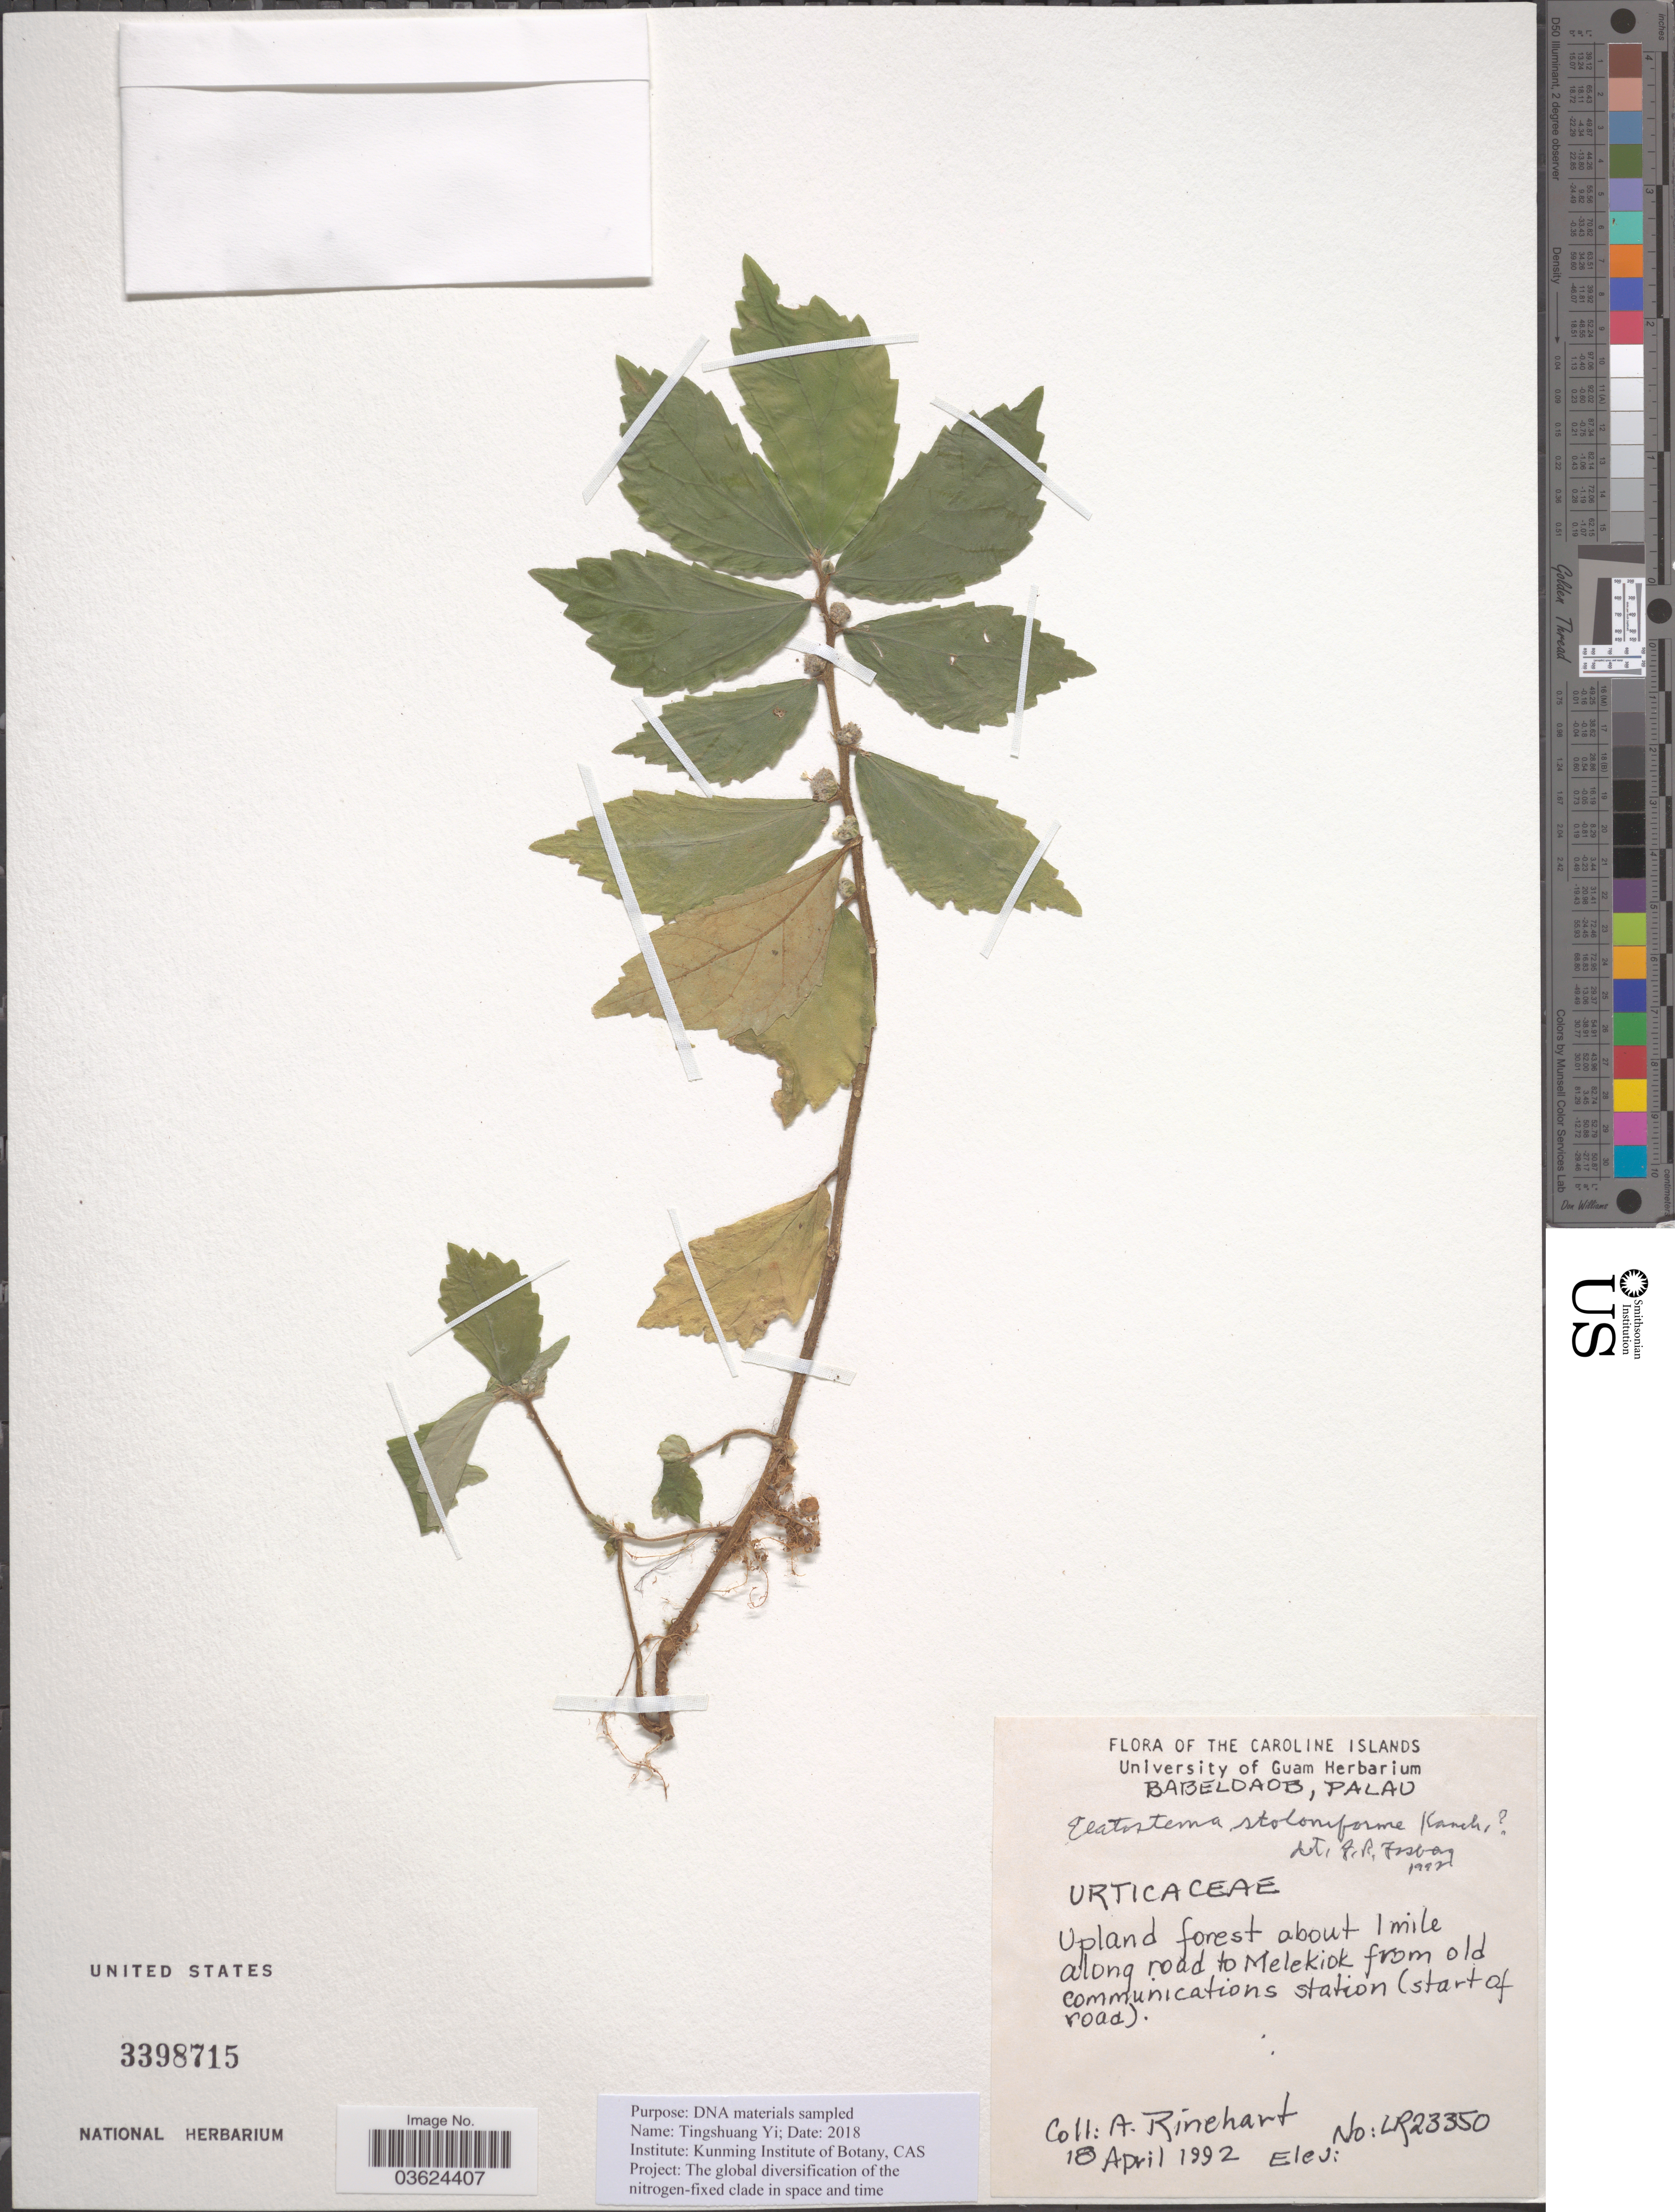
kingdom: Plantae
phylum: Tracheophyta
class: Magnoliopsida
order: Rosales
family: Urticaceae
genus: Elatostema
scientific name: Elatostema stoloniforme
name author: Kaneh.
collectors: A. Rinehart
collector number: LR23350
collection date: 1992-04-18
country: Palau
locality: The Caroline Islands. Babeldaob, Palau. Upland forest about 1 mile along road to Melekiok from old communications station (start of road).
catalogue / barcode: US 3398715